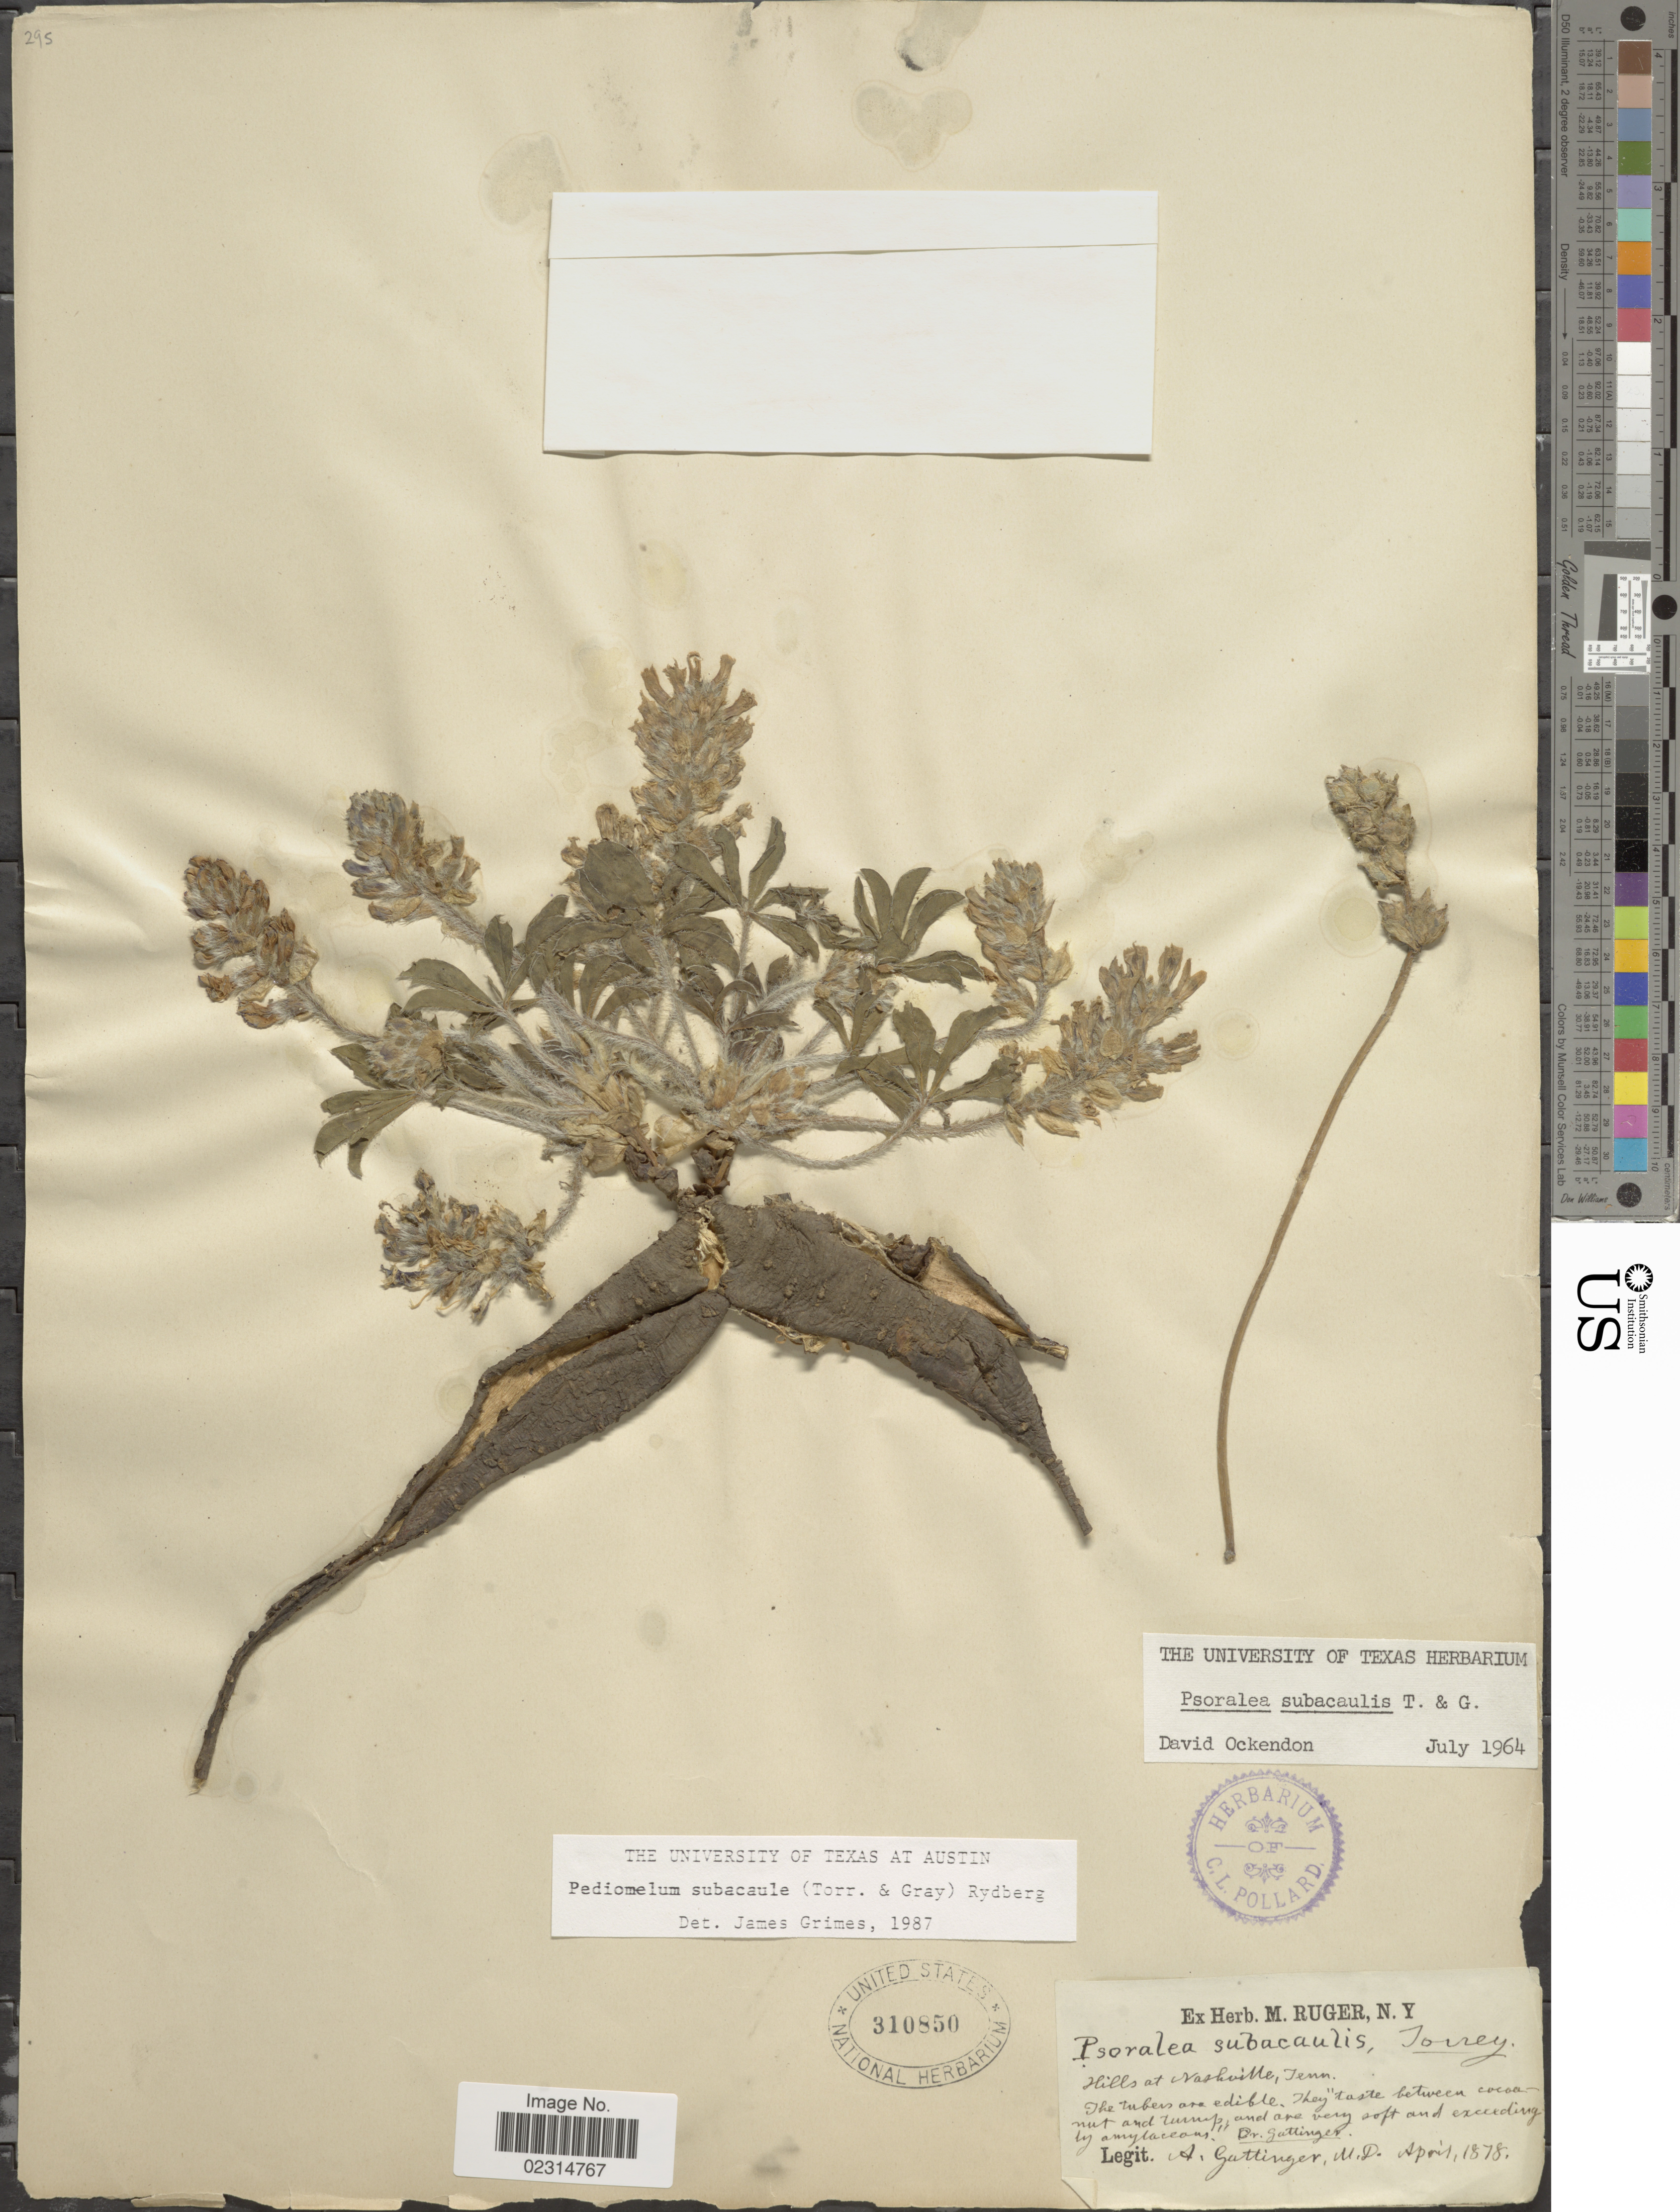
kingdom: Plantae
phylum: Tracheophyta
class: Magnoliopsida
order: Fabales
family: Fabaceae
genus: Pediomelum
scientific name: Pediomelum subacaule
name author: (Torr. & A. Gray) Rydb.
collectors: A. Gattinger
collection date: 1878-04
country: United States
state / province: Tennessee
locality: Hills at Nashville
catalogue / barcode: US 310850